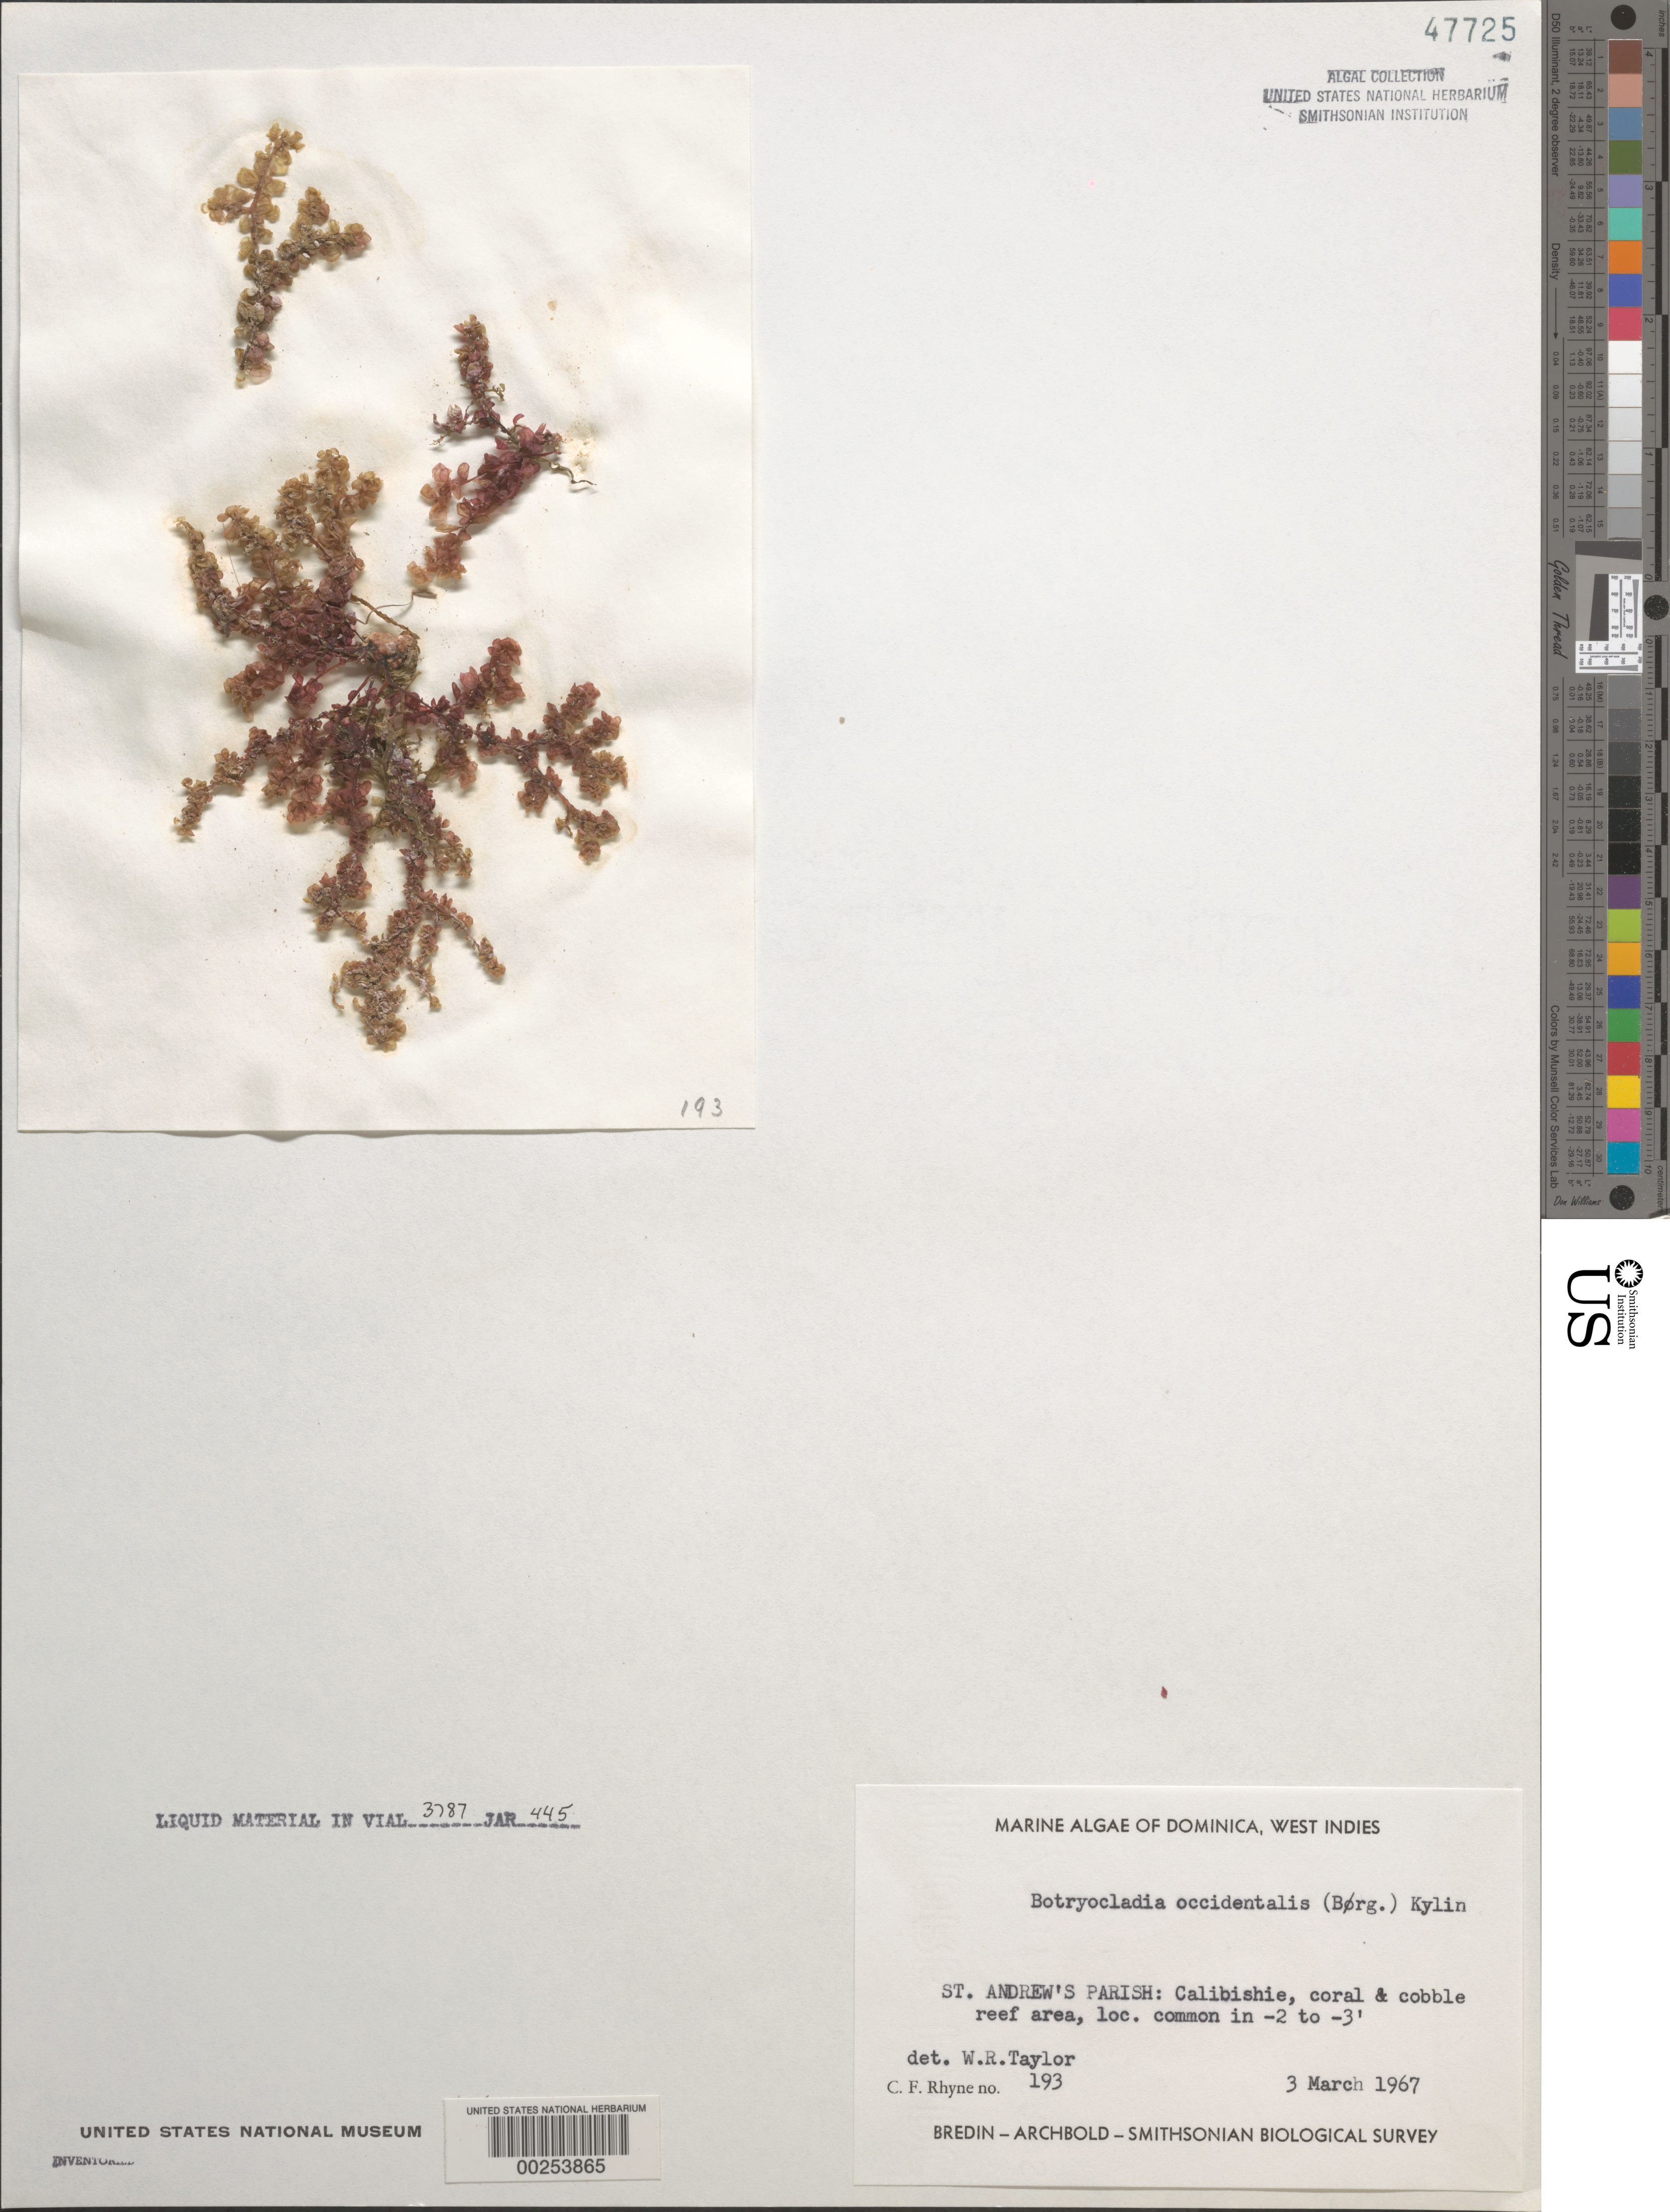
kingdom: Plantae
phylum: Rhodophyta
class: Florideophyceae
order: Rhodymeniales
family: Rhodymeniaceae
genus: Botryocladia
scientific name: Botryocladia occidentalis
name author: (Børgesen) Kylin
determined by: Taylor, William R.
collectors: C. Rhyne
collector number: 193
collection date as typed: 03 Mar 1967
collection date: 1967-03-03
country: Dominica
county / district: St. Andrew's Parish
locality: Calibishie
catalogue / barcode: US 47725